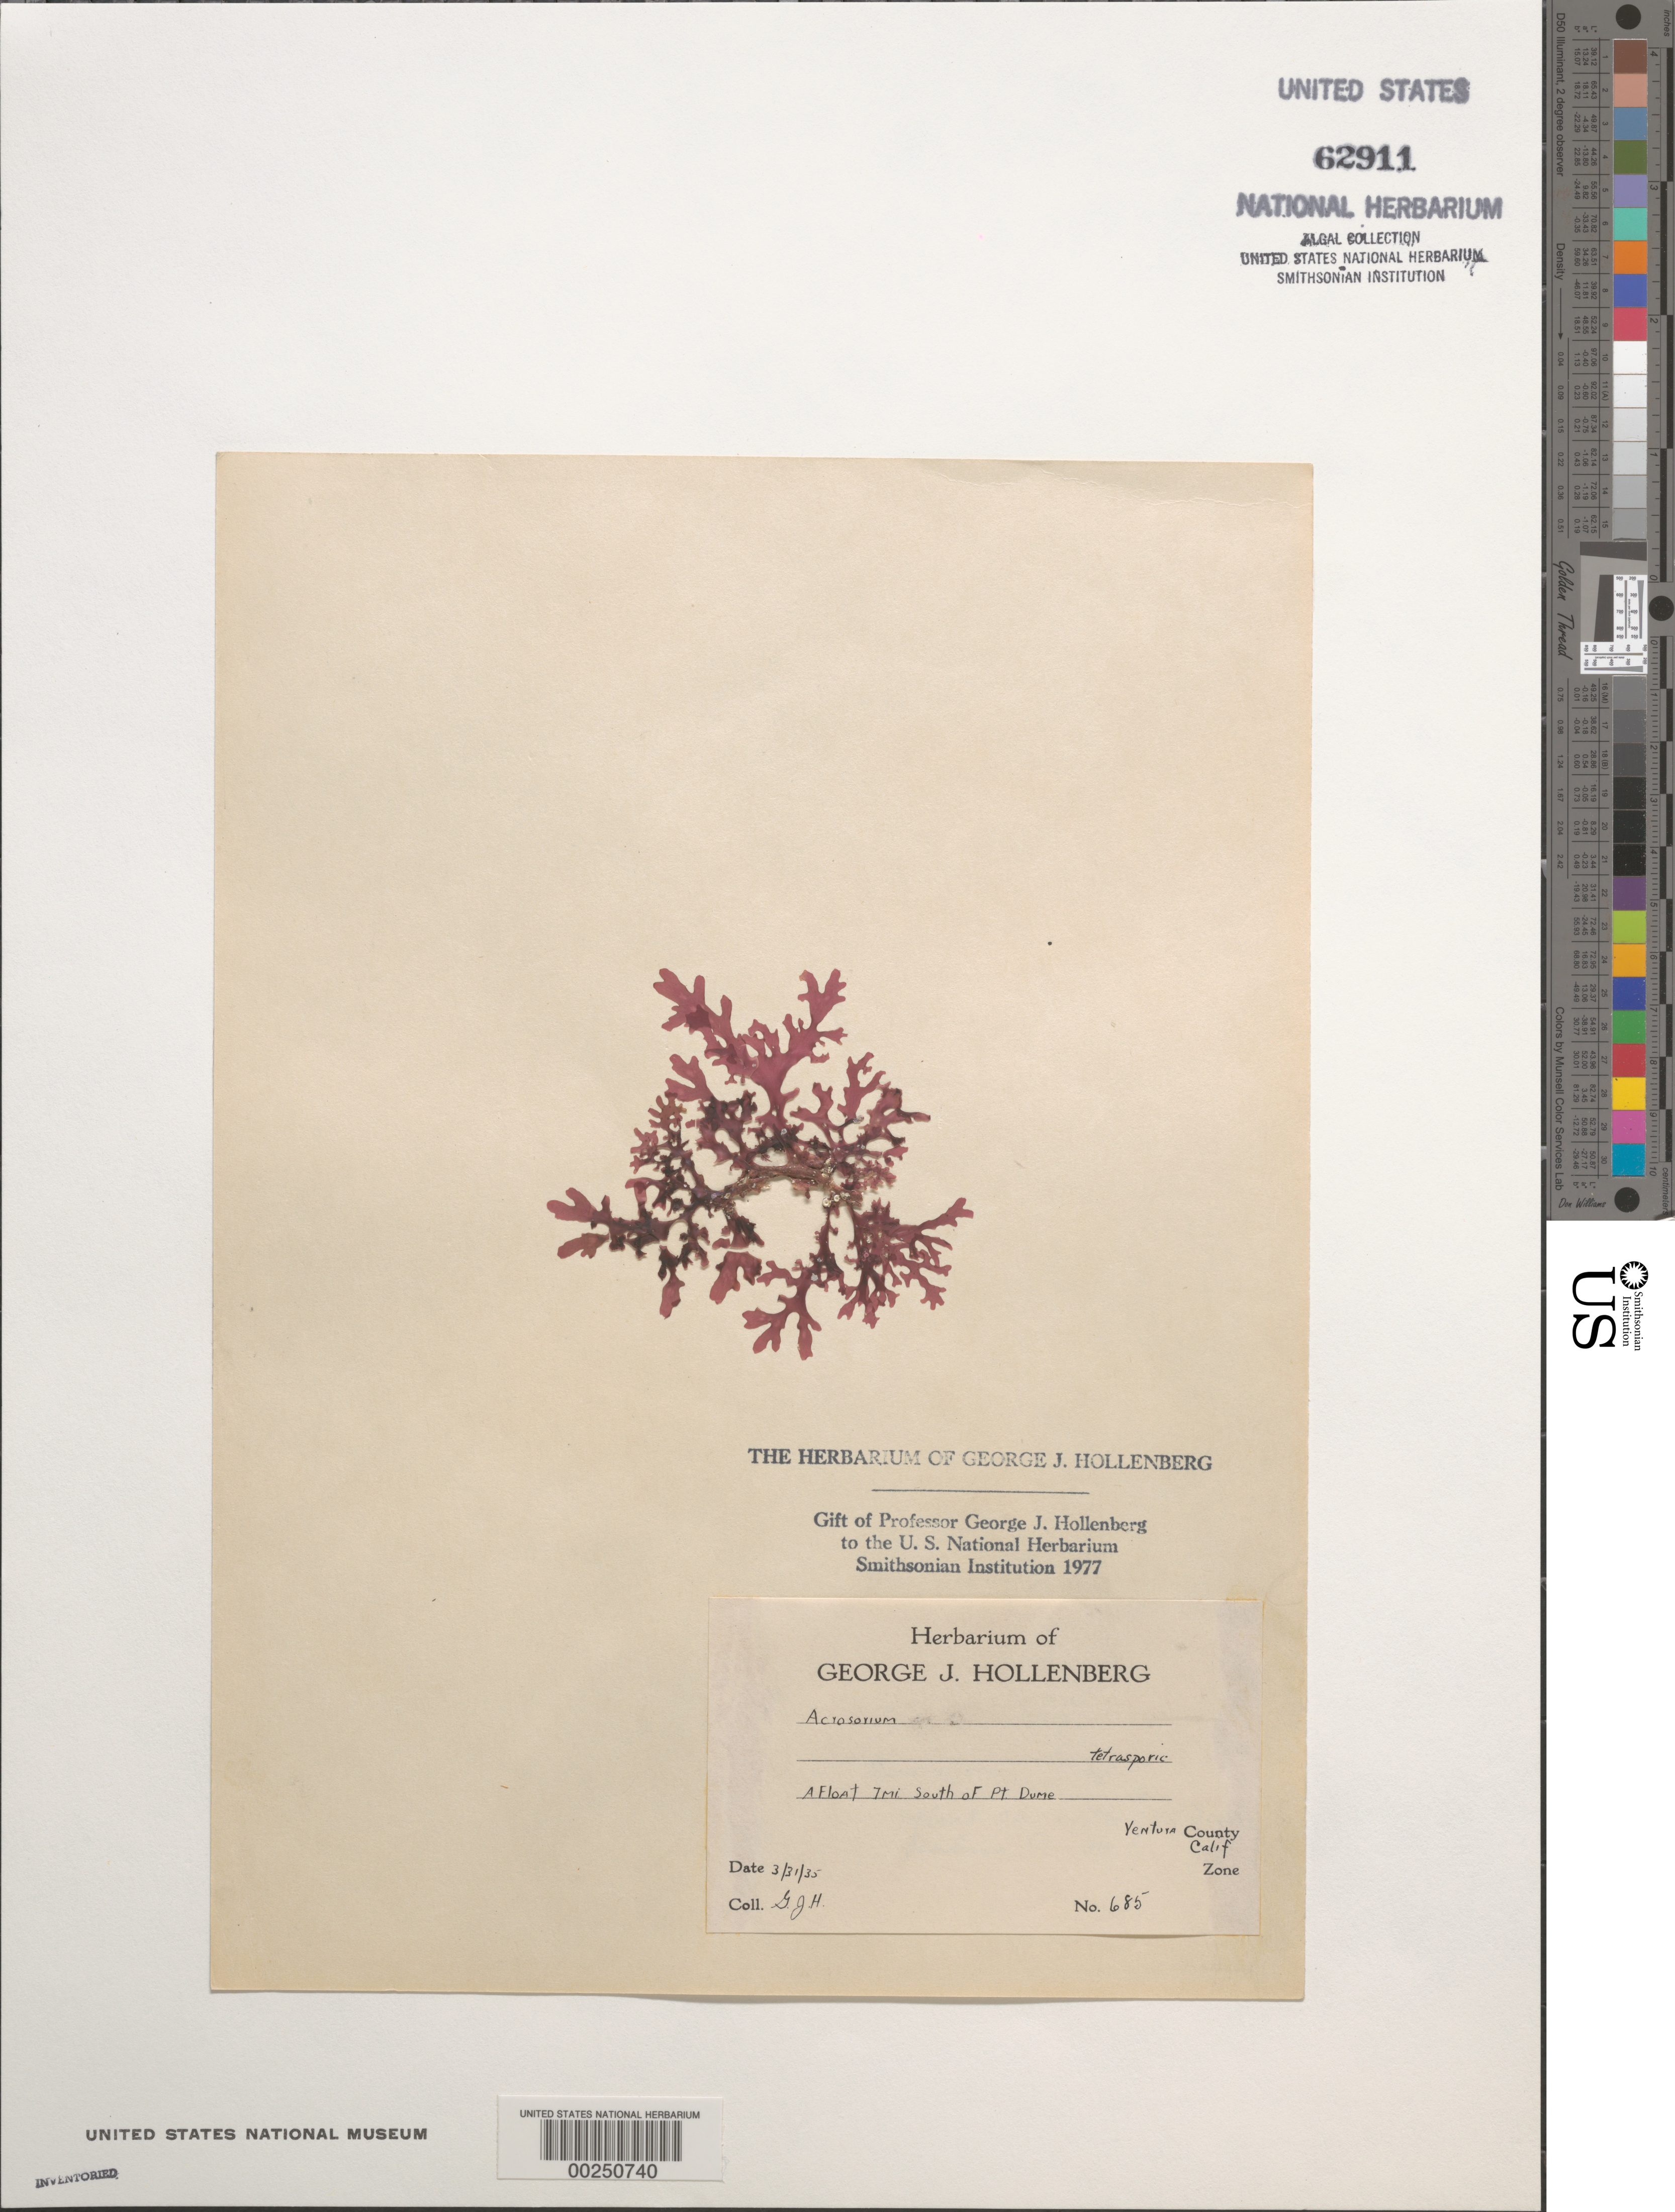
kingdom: Plantae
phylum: Rhodophyta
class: Florideophyceae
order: Ceramiales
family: Delesseriaceae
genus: Acrosorium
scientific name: Acrosorium sp.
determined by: Hollenberg, George J.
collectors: G. Hollenberg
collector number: GJH 685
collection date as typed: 31 Mar 1935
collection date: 1935-03-31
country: United States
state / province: California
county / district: Ventura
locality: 7 miles south of Point Dume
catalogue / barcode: US 62911